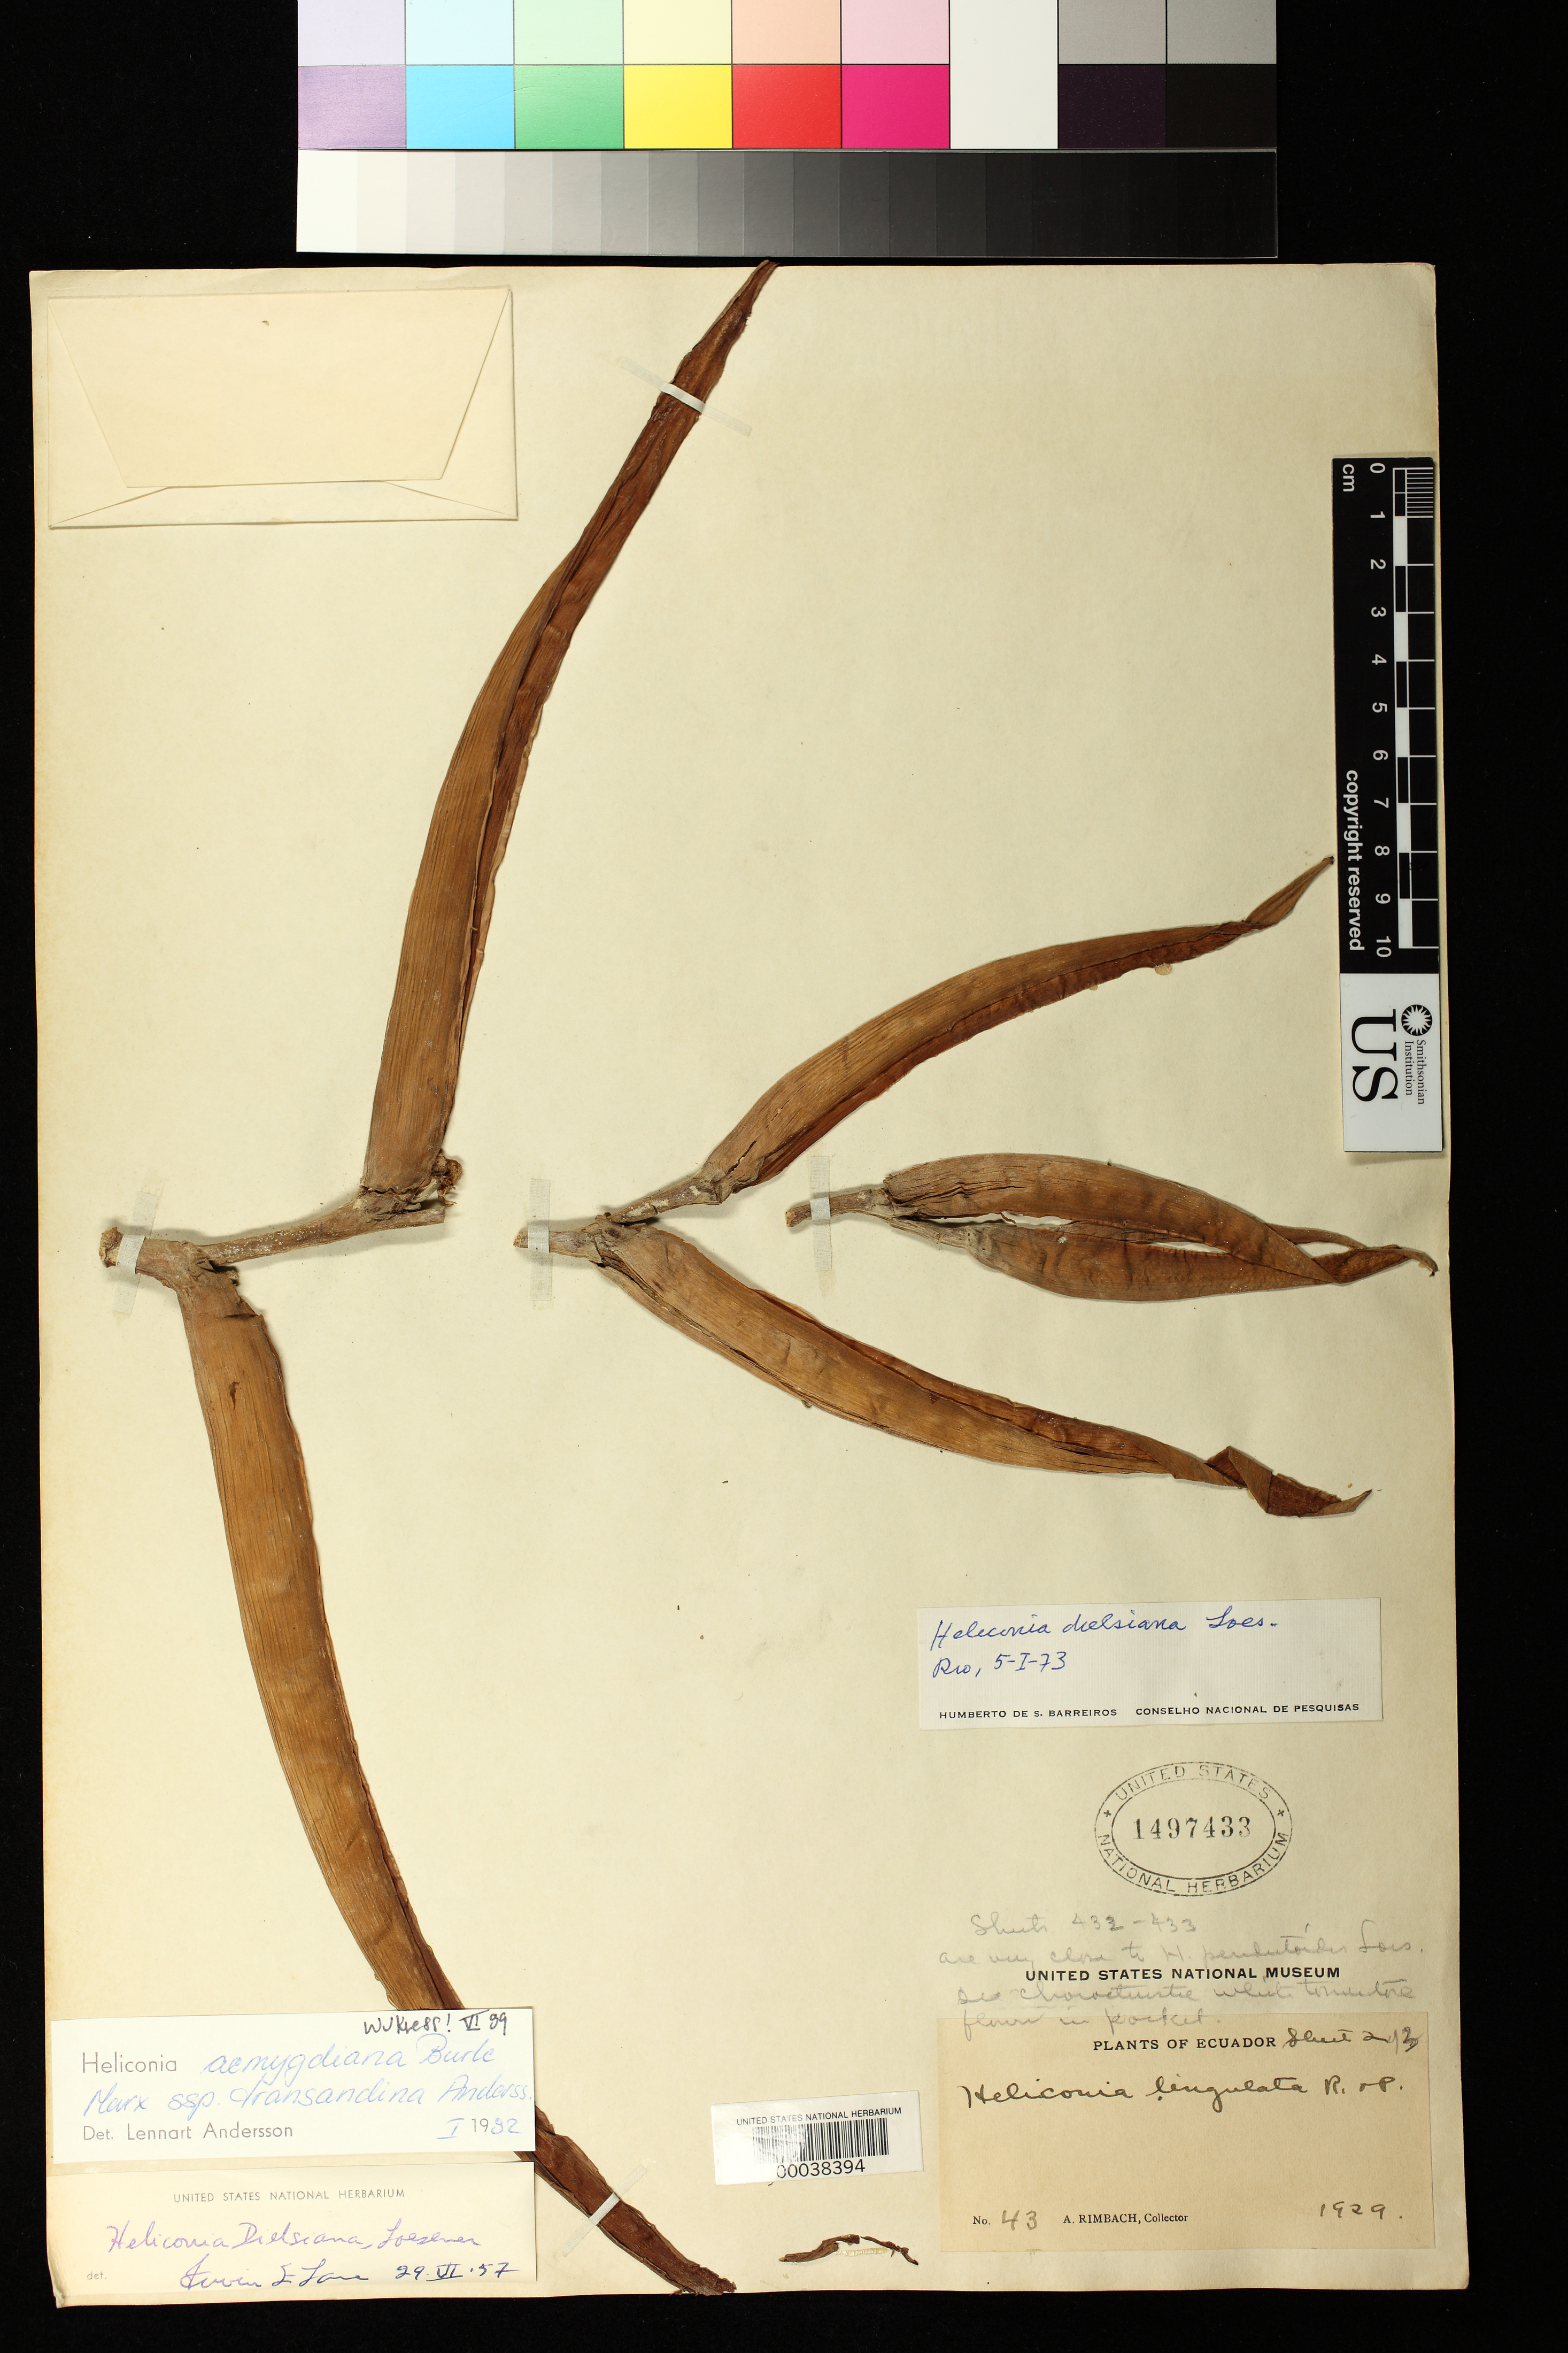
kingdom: Plantae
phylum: Tracheophyta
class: Liliopsida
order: Zingiberales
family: Heliconiaceae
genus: Heliconia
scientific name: Heliconia aemygdiana subsp. transandina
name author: L. Andersson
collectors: A. Rimbach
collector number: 43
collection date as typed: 1929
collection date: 1929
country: Ecuador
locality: Foot of western Cordillera, between Rivers Ohimbo and Canas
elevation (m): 200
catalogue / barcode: US 1497433